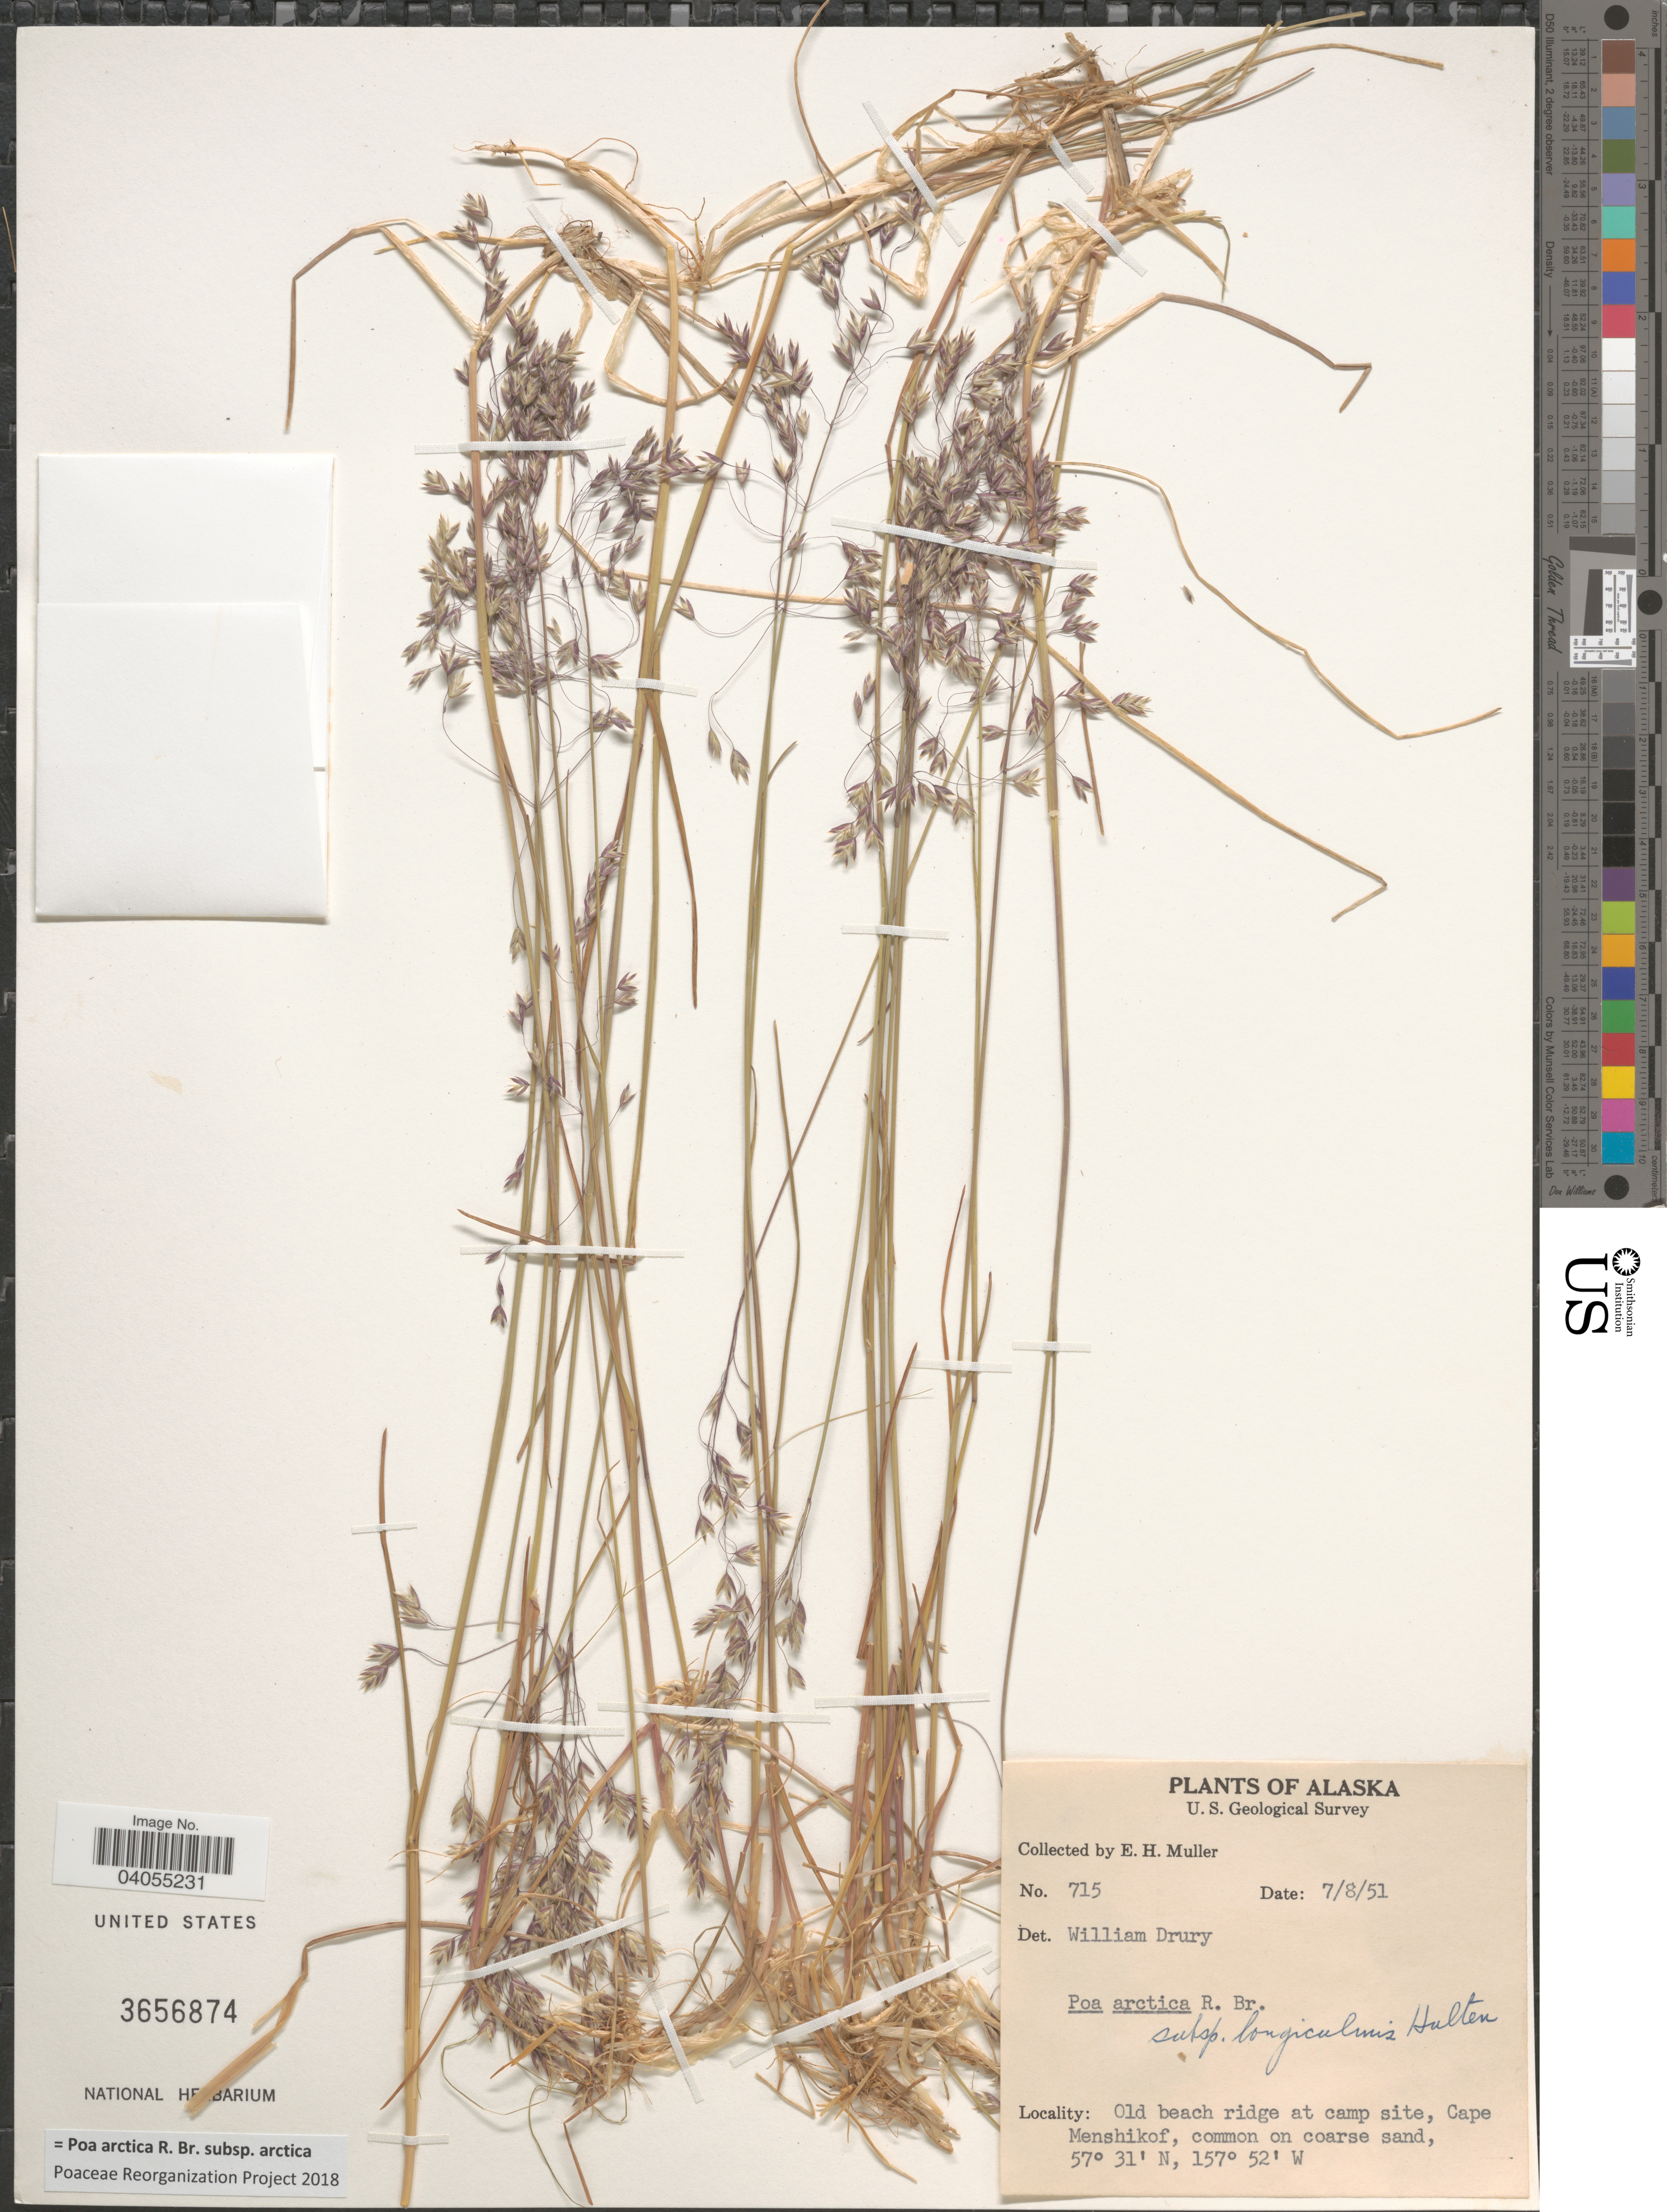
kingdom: Plantae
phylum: Tracheophyta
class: Liliopsida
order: Poales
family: Poaceae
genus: Poa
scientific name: Poa arctica subsp. arctica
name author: R. Br.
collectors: E. H. Muller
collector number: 715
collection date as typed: Transcribed d/m/y: 8/7/51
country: United States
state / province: Alaska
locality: Old beach ridge at camp site, Cape Menshikof, on coarse sand.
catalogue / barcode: US 3656874